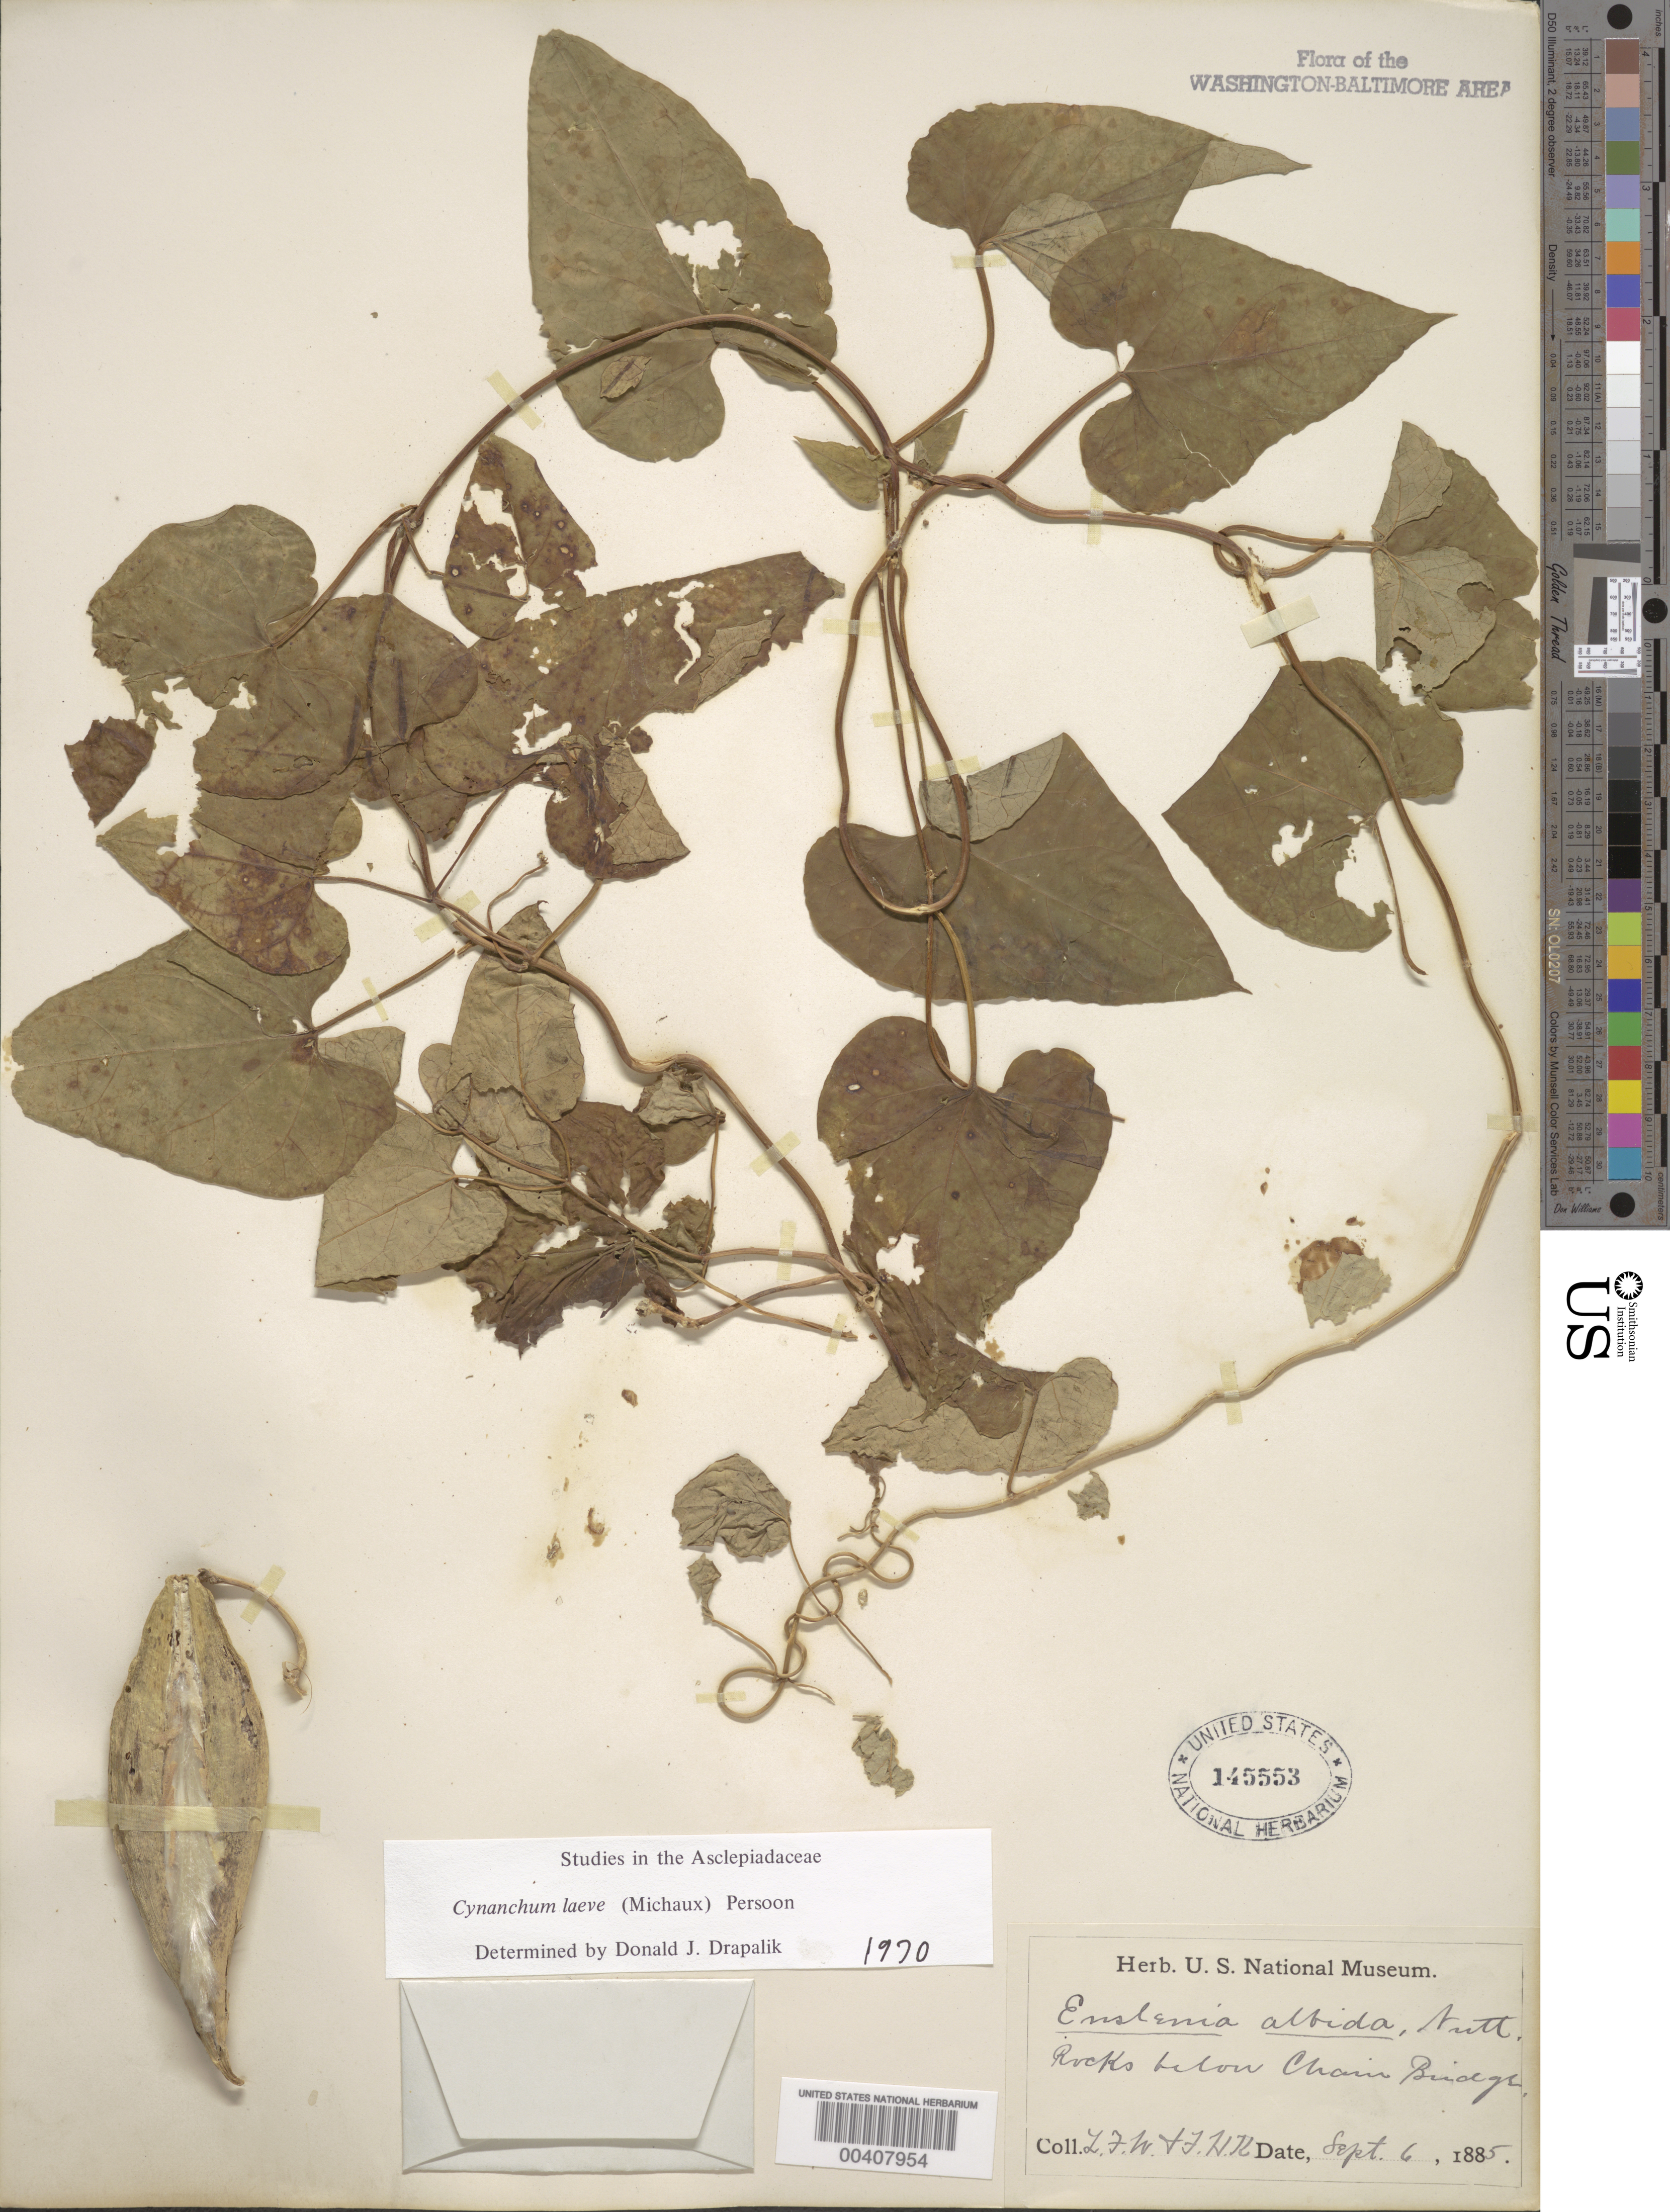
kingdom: Plantae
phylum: Tracheophyta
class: Magnoliopsida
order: Gentianales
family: Apocynaceae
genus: Cynanchum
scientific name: Cynanchum laeve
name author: (Michx.) Pers.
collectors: L. F. Ward & F. H. Knowlton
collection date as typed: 06 Sep 1885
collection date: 1885-09-06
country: United States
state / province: District of Columbia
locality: Below Chain Bridge C. & O. Canal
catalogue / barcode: US 145553